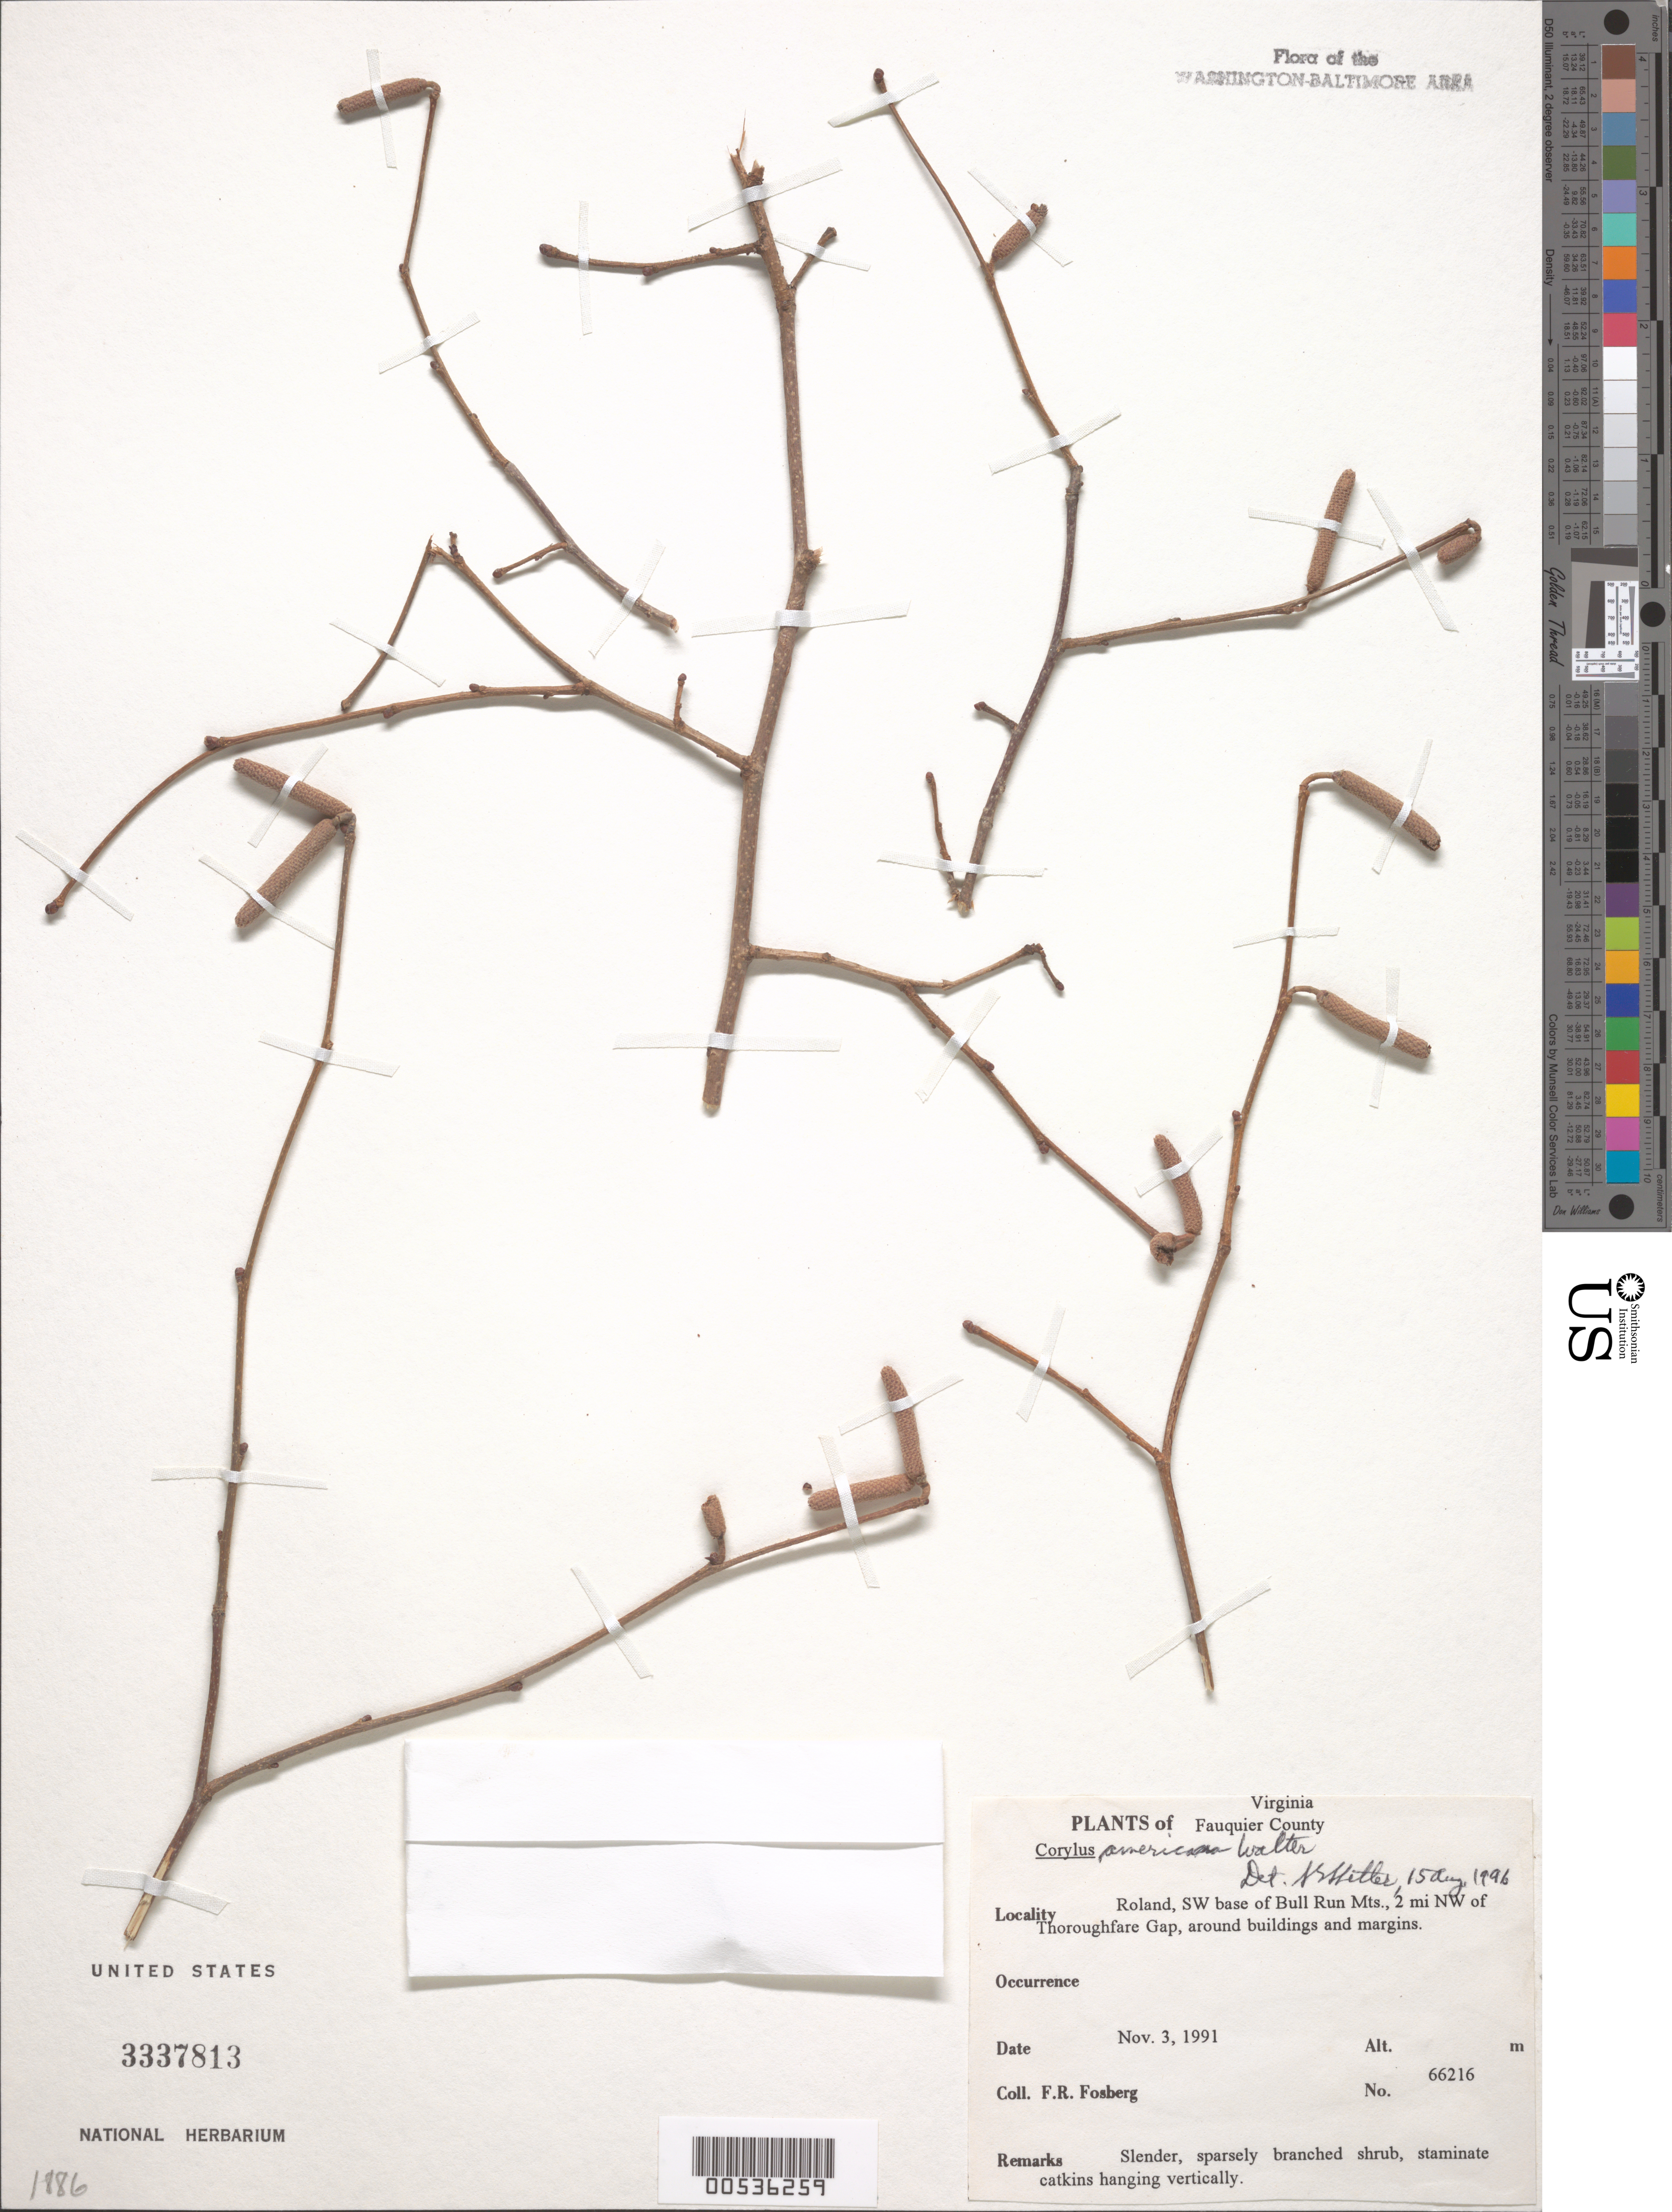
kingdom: Plantae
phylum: Tracheophyta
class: Magnoliopsida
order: Fagales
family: Betulaceae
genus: Corylus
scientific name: Corylus americana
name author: Walter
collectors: F. R. Fosberg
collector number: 66216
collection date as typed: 03 Nov 1991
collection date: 1991-11-03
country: United States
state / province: Virginia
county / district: Fauquier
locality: Roland, SW base of Bull Run Mts., NW of Thorofare Gap Bull Run Mts.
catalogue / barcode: US 3337813